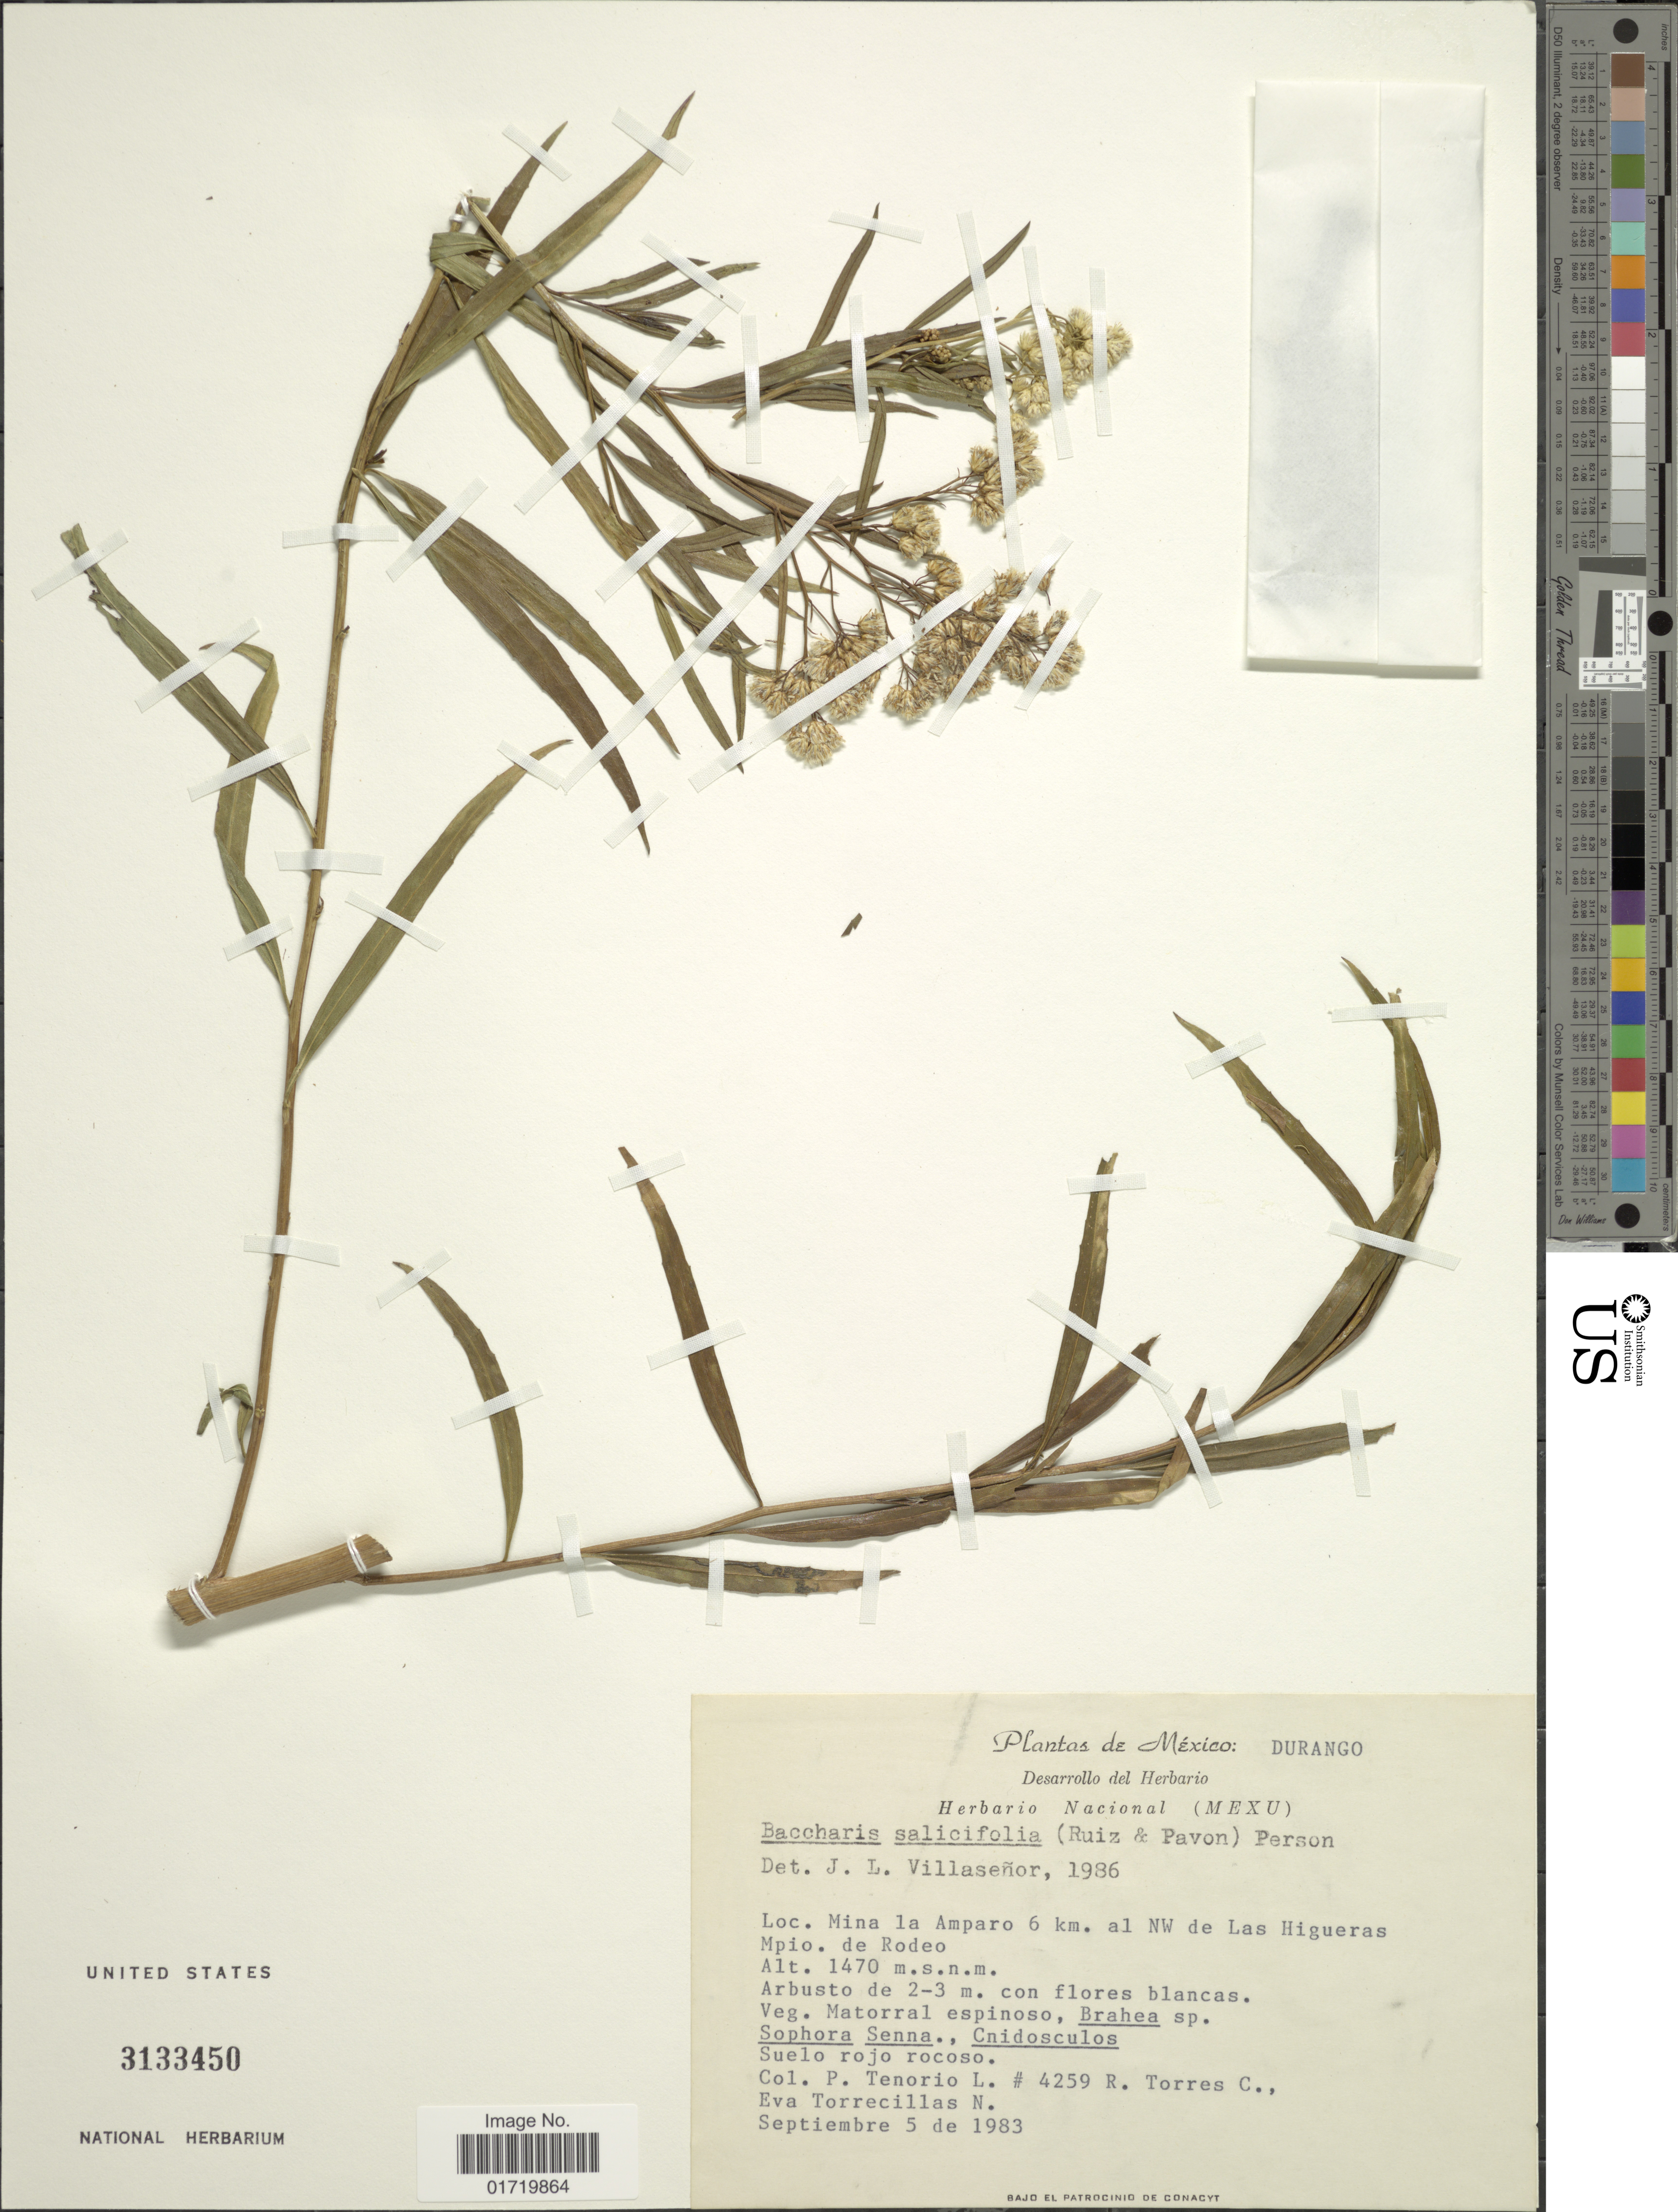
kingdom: Plantae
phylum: Tracheophyta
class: Magnoliopsida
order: Asterales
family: Asteraceae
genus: Baccharis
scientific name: Baccharis salicifolia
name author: (Ruiz & Pav.) Pers.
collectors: P. Tenorio L., R. Torres C. & E. Torrecillas N.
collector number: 4259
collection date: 1983-11-05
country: Mexico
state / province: Durango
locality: Mina la Amparo 6 km al NW de Las Higueras, Mpio. de Rodeo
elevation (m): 1470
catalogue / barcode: US 3133450